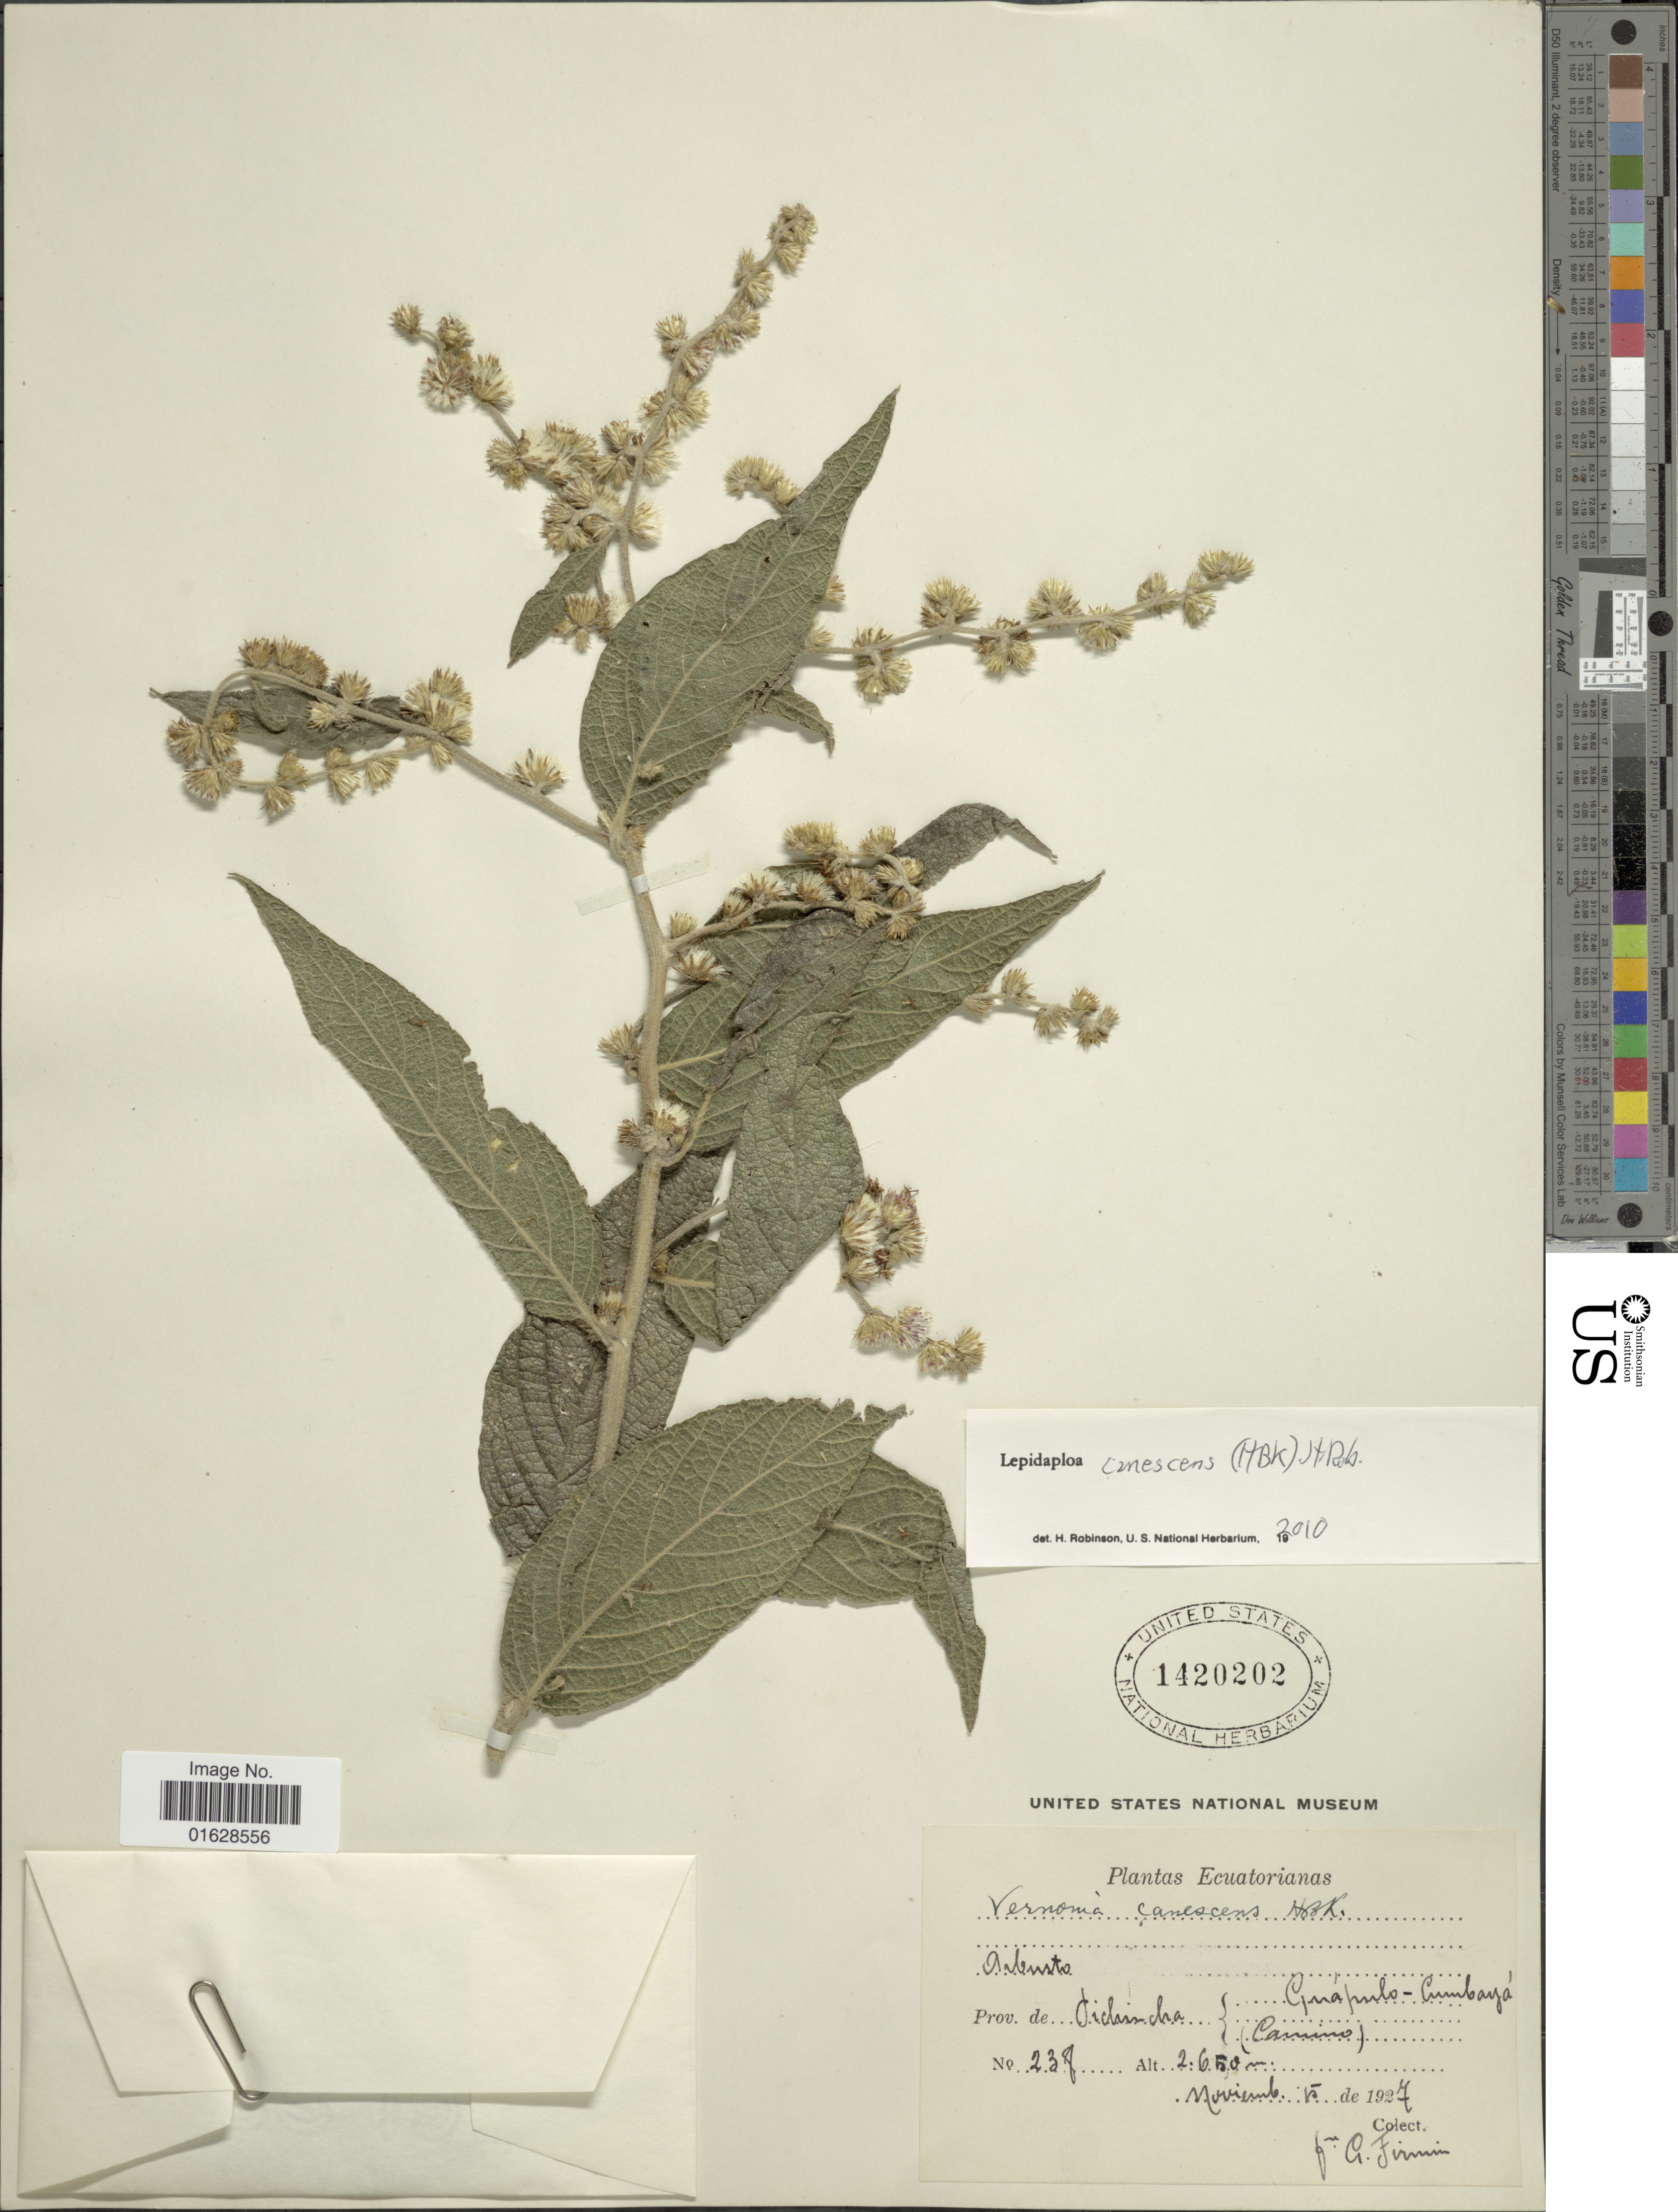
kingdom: Plantae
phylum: Tracheophyta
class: Magnoliopsida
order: Asterales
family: Asteraceae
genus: Lepidaploa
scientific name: Lepidaploa canescens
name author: (Kunth) H. Rob.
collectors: F. Firmin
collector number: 238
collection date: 1927-11-15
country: Ecuador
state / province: Pichincha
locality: Ecuatorianas. Prov. de Pichincha. Guapulo-Cumbaya (Camino)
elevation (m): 2650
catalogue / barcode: US 1420202